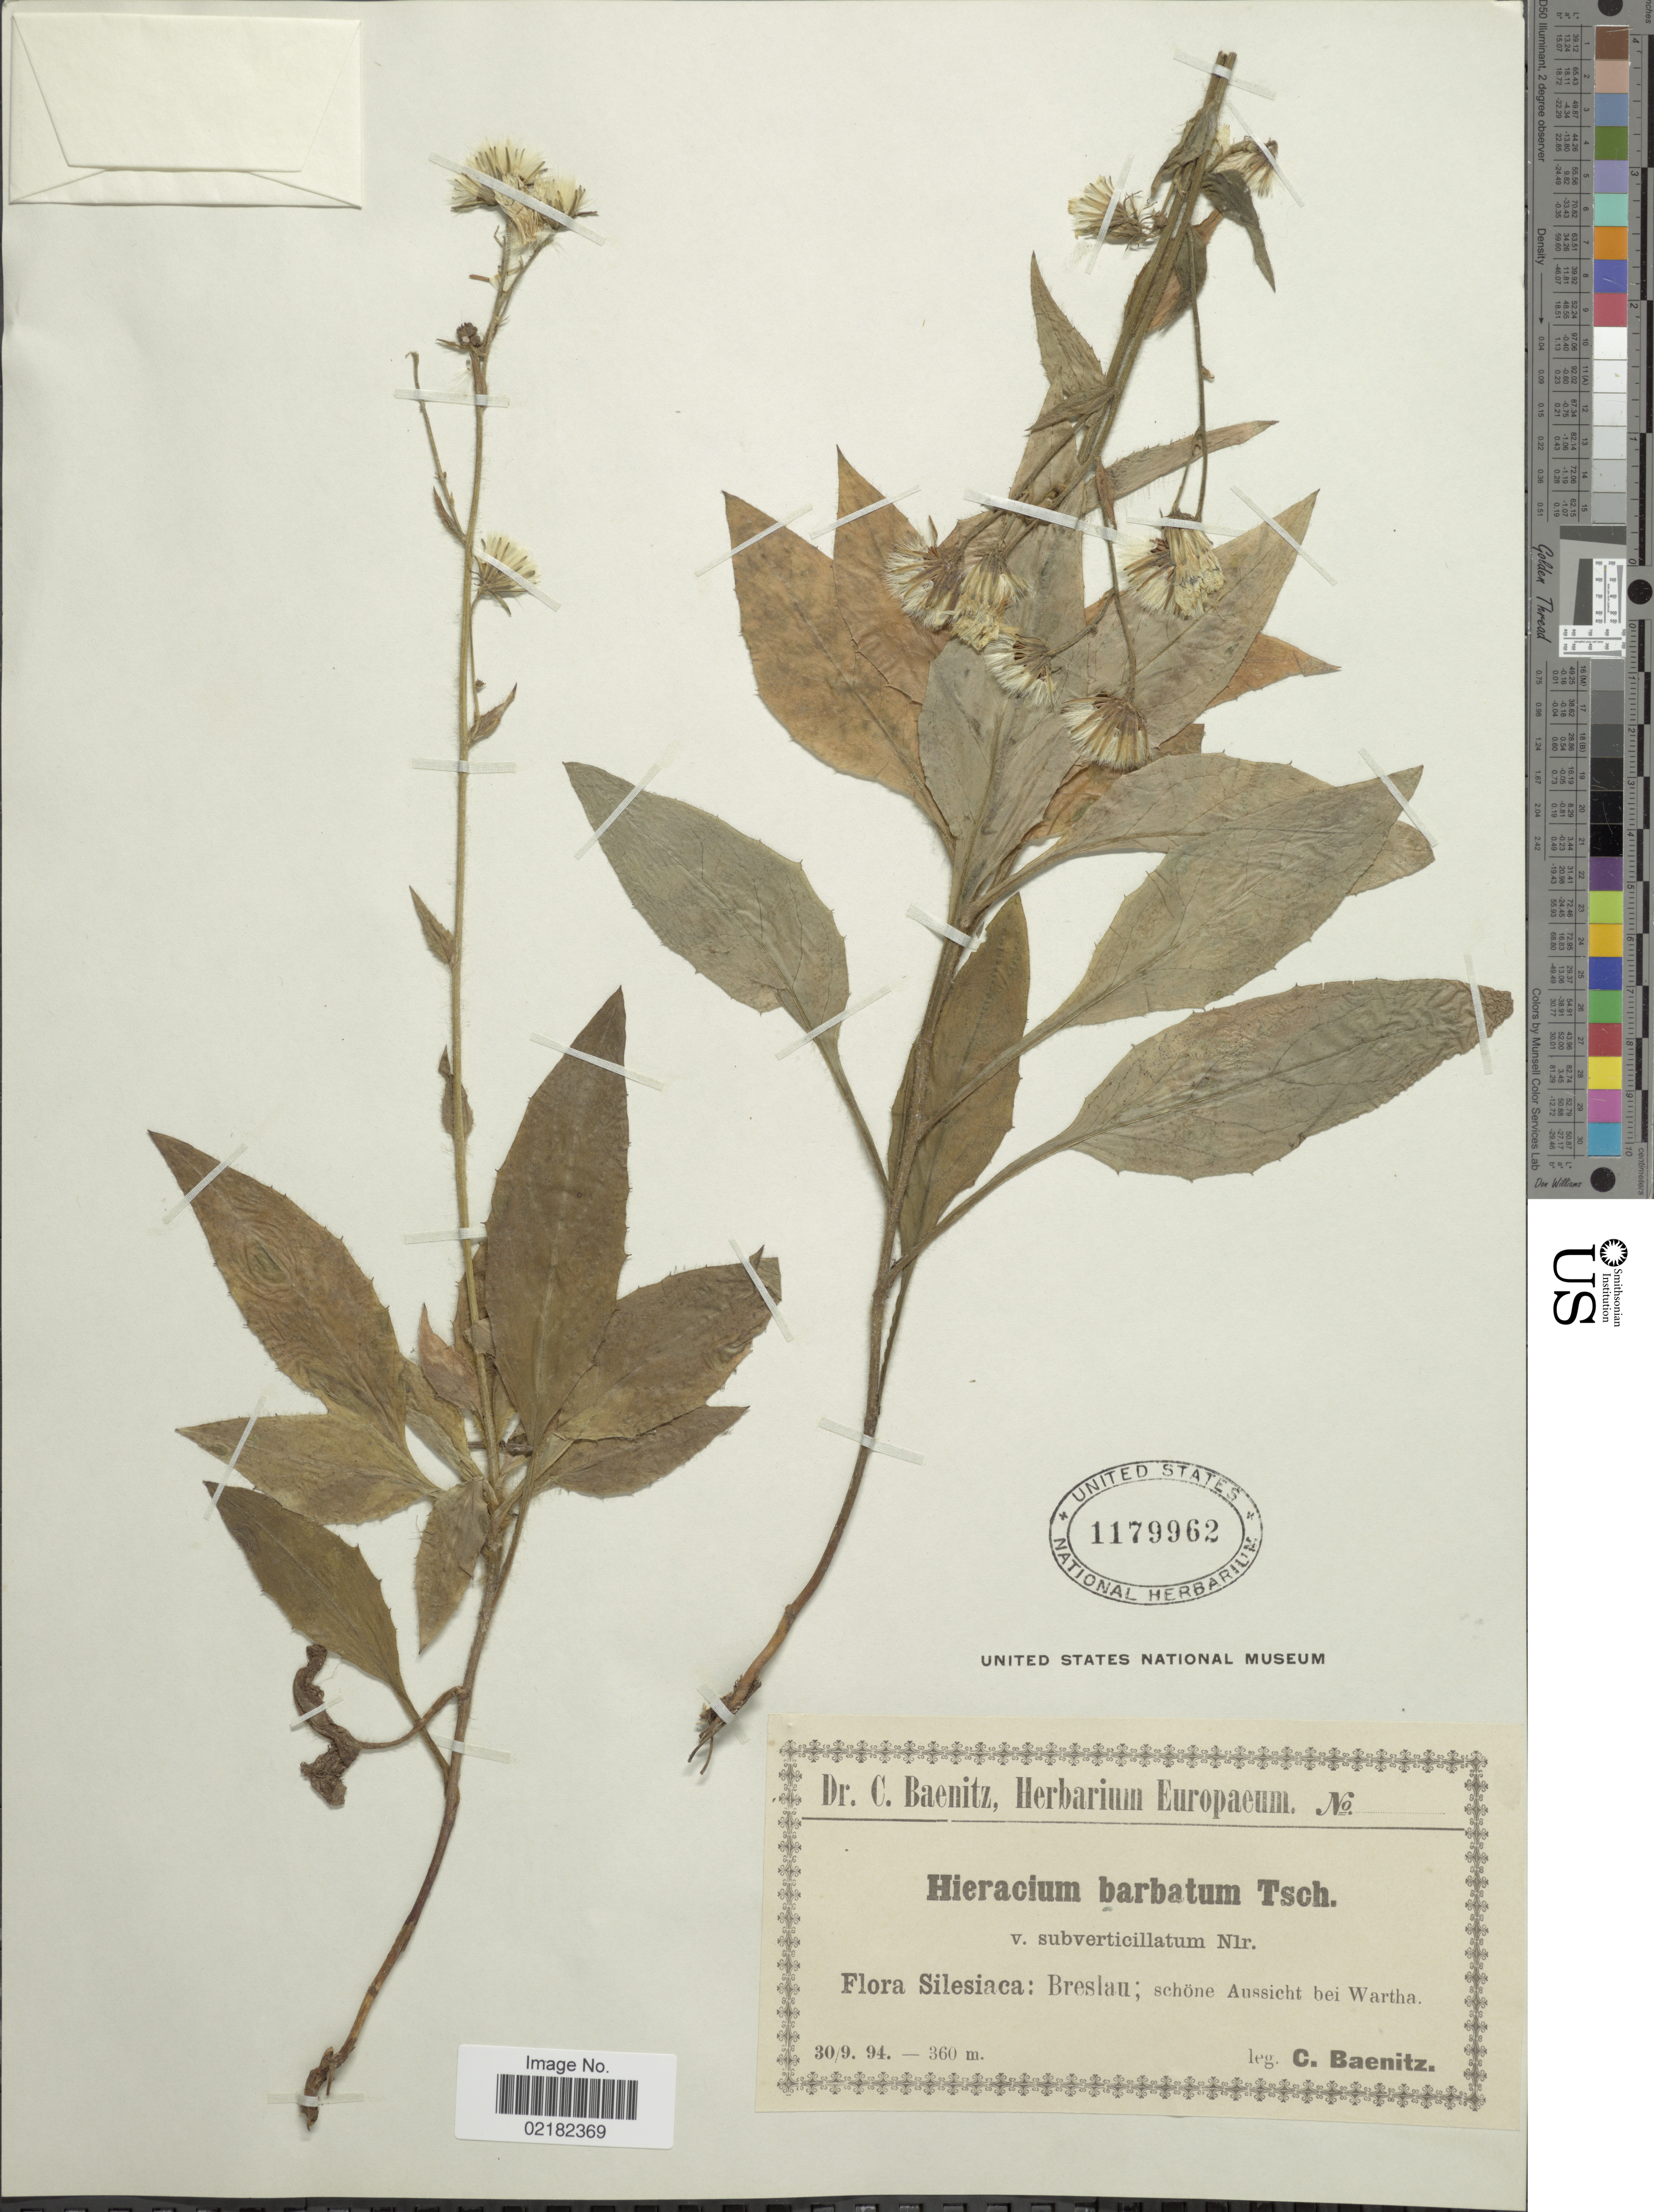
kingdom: Plantae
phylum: Tracheophyta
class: Magnoliopsida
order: Asterales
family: Asteraceae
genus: Hieracium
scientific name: Hieracium racemosum subsp. barbatum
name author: Zahn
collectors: C. G. Baenitz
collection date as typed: Transcribed d/m/y: 30/9/94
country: Czechia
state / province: Moravian-Silesian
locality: Silesiaca: Breslau; schone Aussicht bei Wartha.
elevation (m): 360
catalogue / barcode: US 1179962